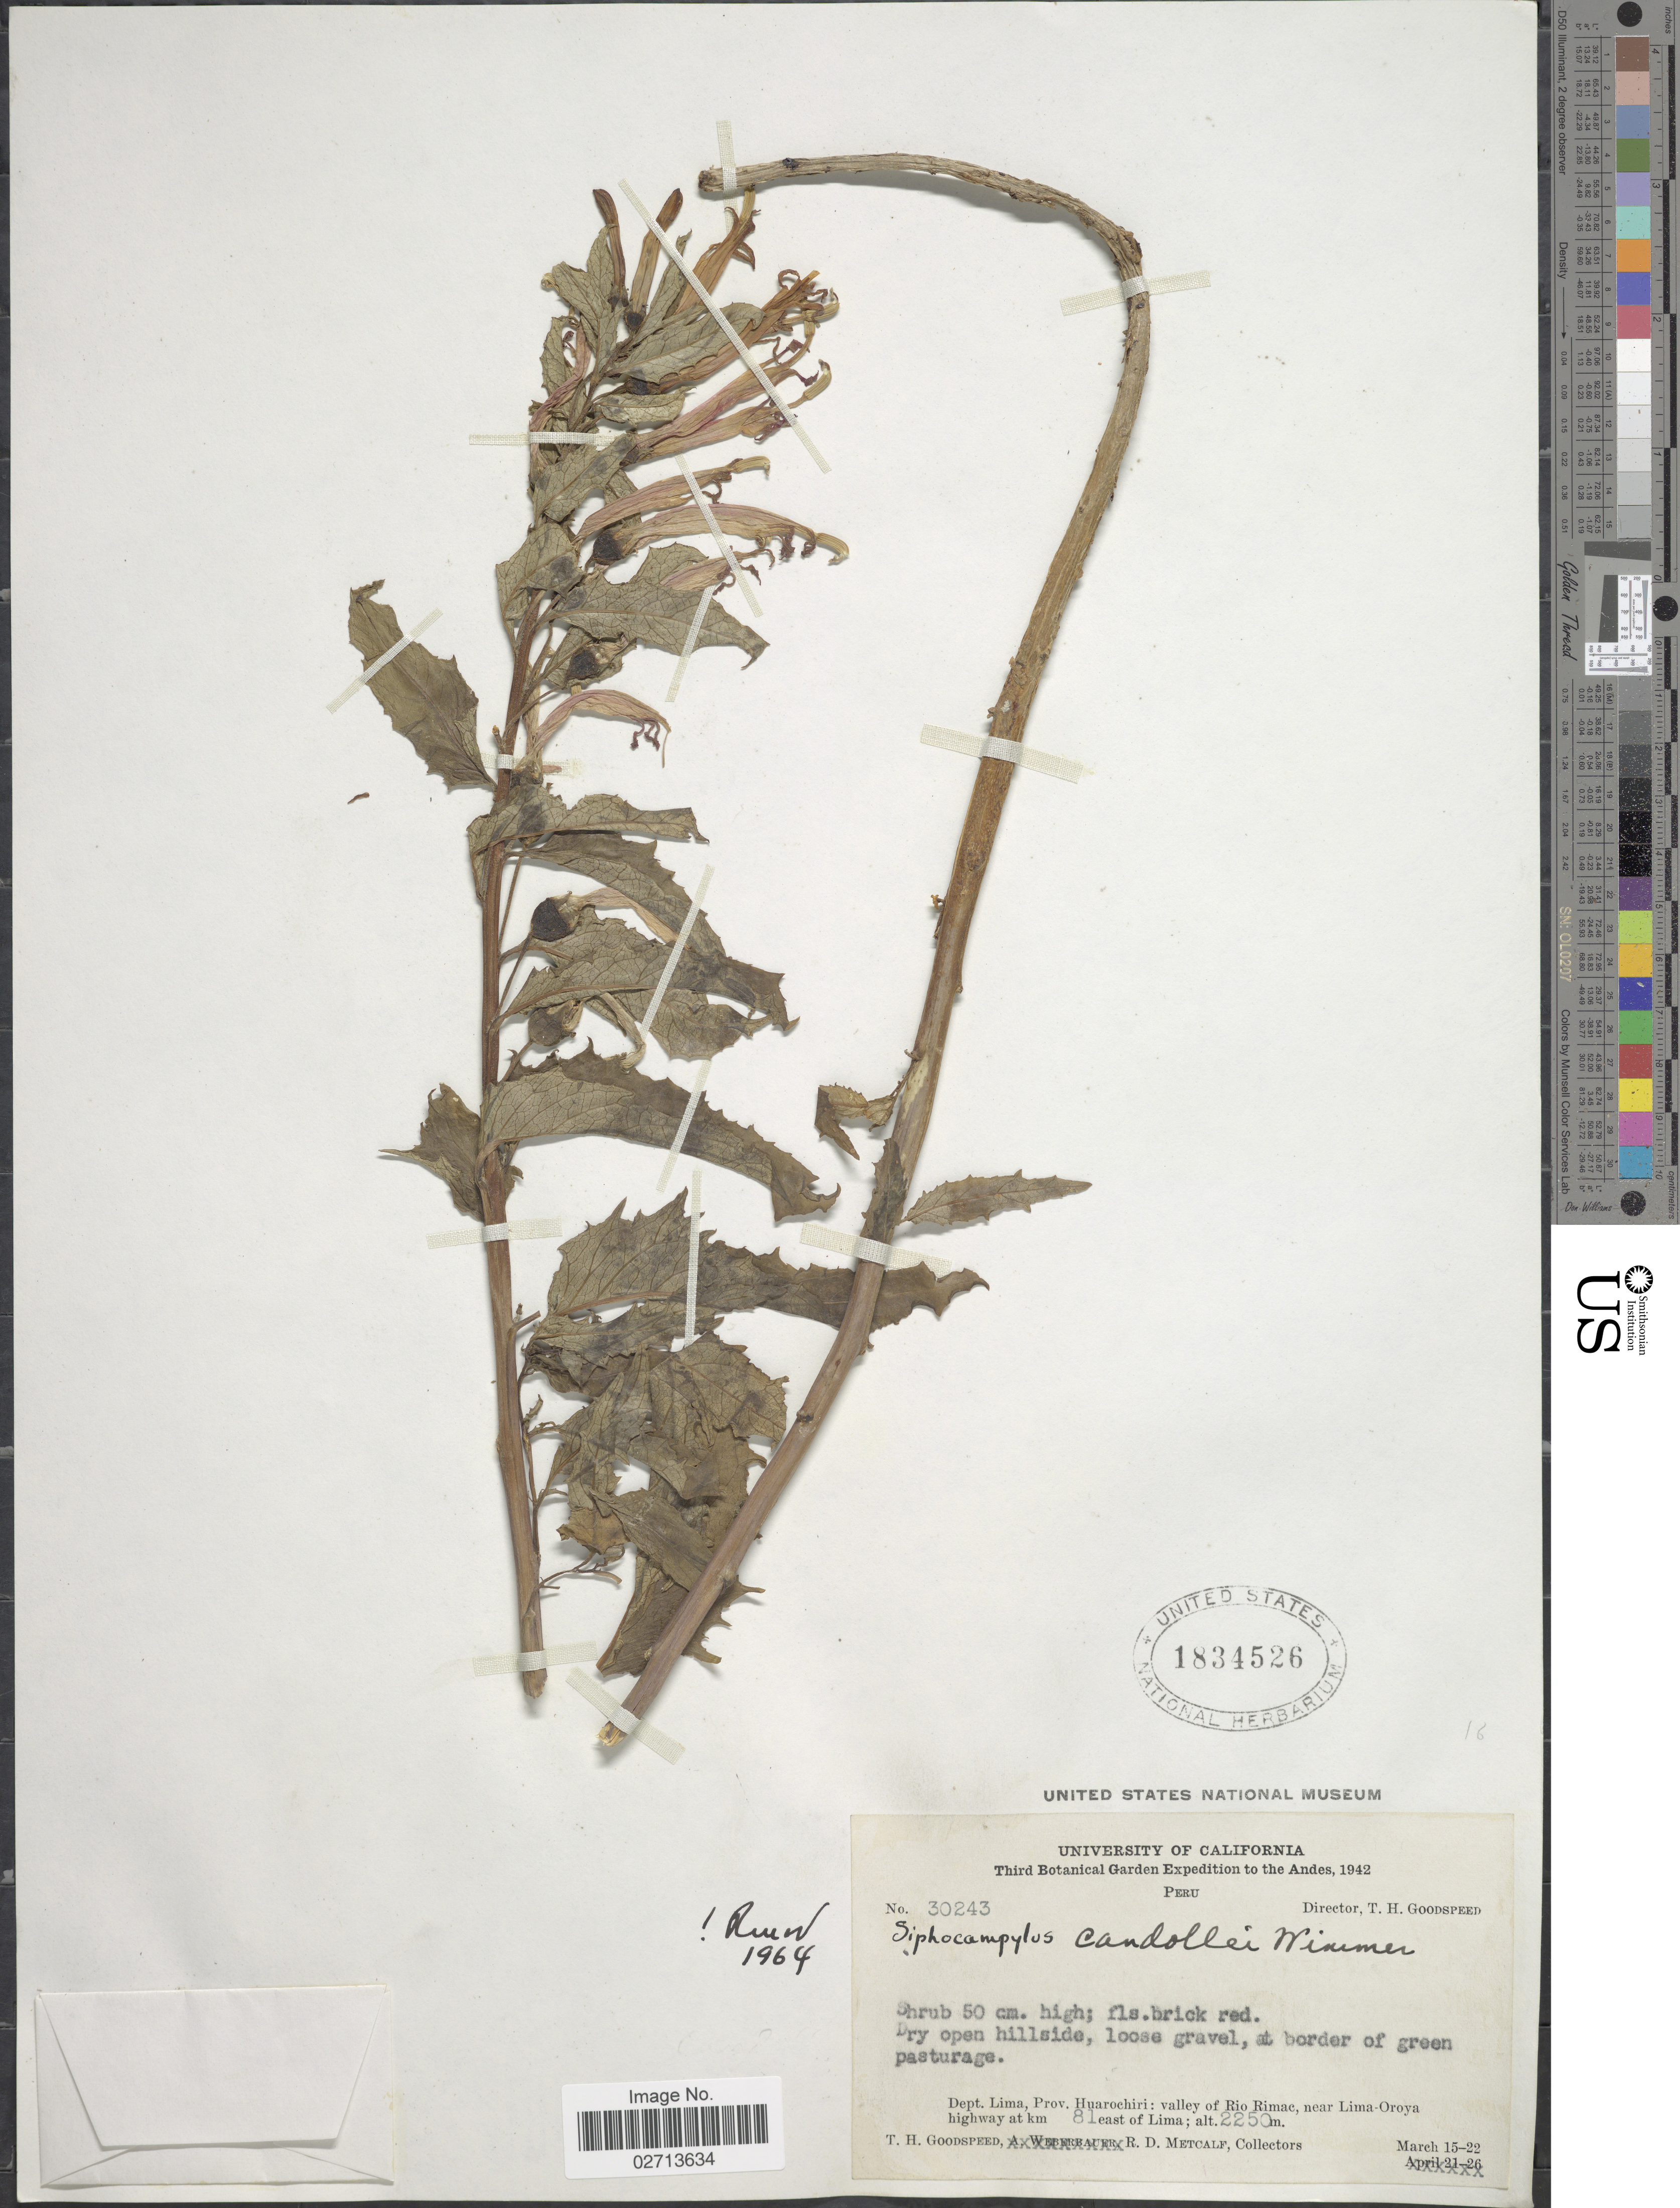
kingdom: Plantae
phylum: Tracheophyta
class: Magnoliopsida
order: Asterales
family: Campanulaceae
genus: Siphocampylus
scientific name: Siphocampylus candollei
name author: E. Wimm.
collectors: T. Goodspeed & R. D. Metcalf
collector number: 30243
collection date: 1942-03-15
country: Peru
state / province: Lima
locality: Prov. Huarochiri: valley of Rio Rimae, near Lima-Oroya highway at km 81 east of Lima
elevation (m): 2250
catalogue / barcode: US 1834526